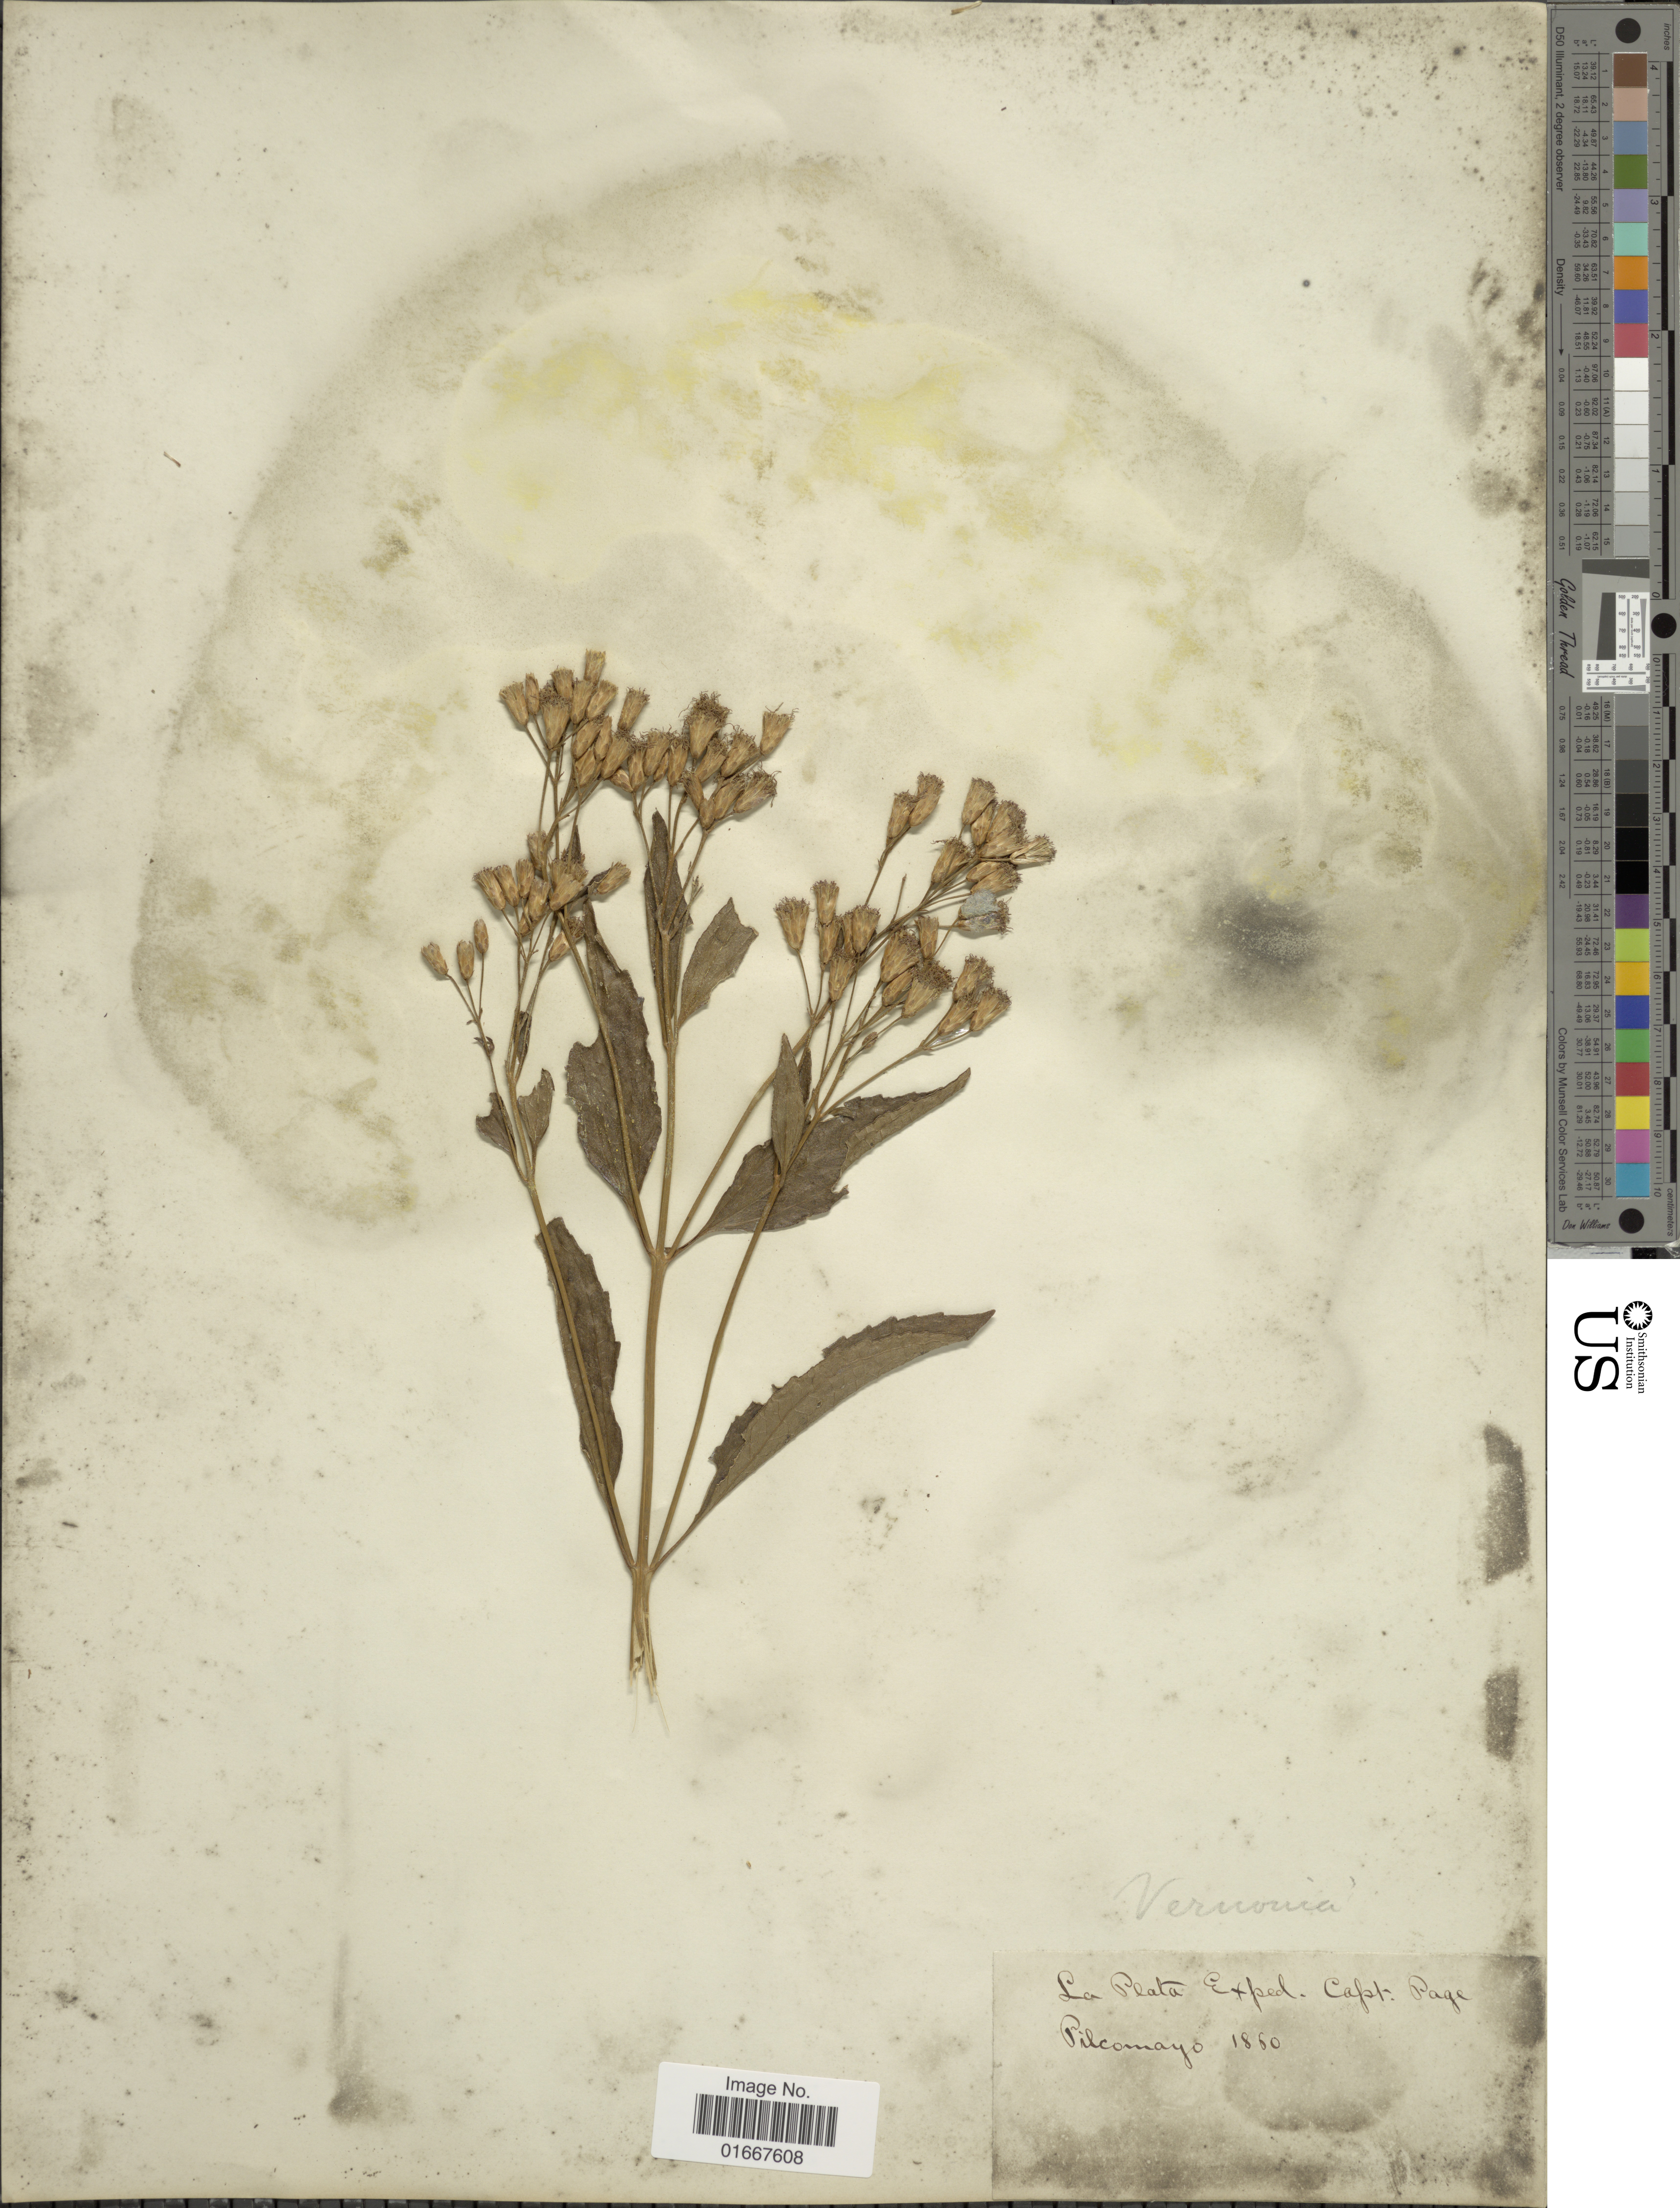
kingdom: Plantae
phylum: Tracheophyta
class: Magnoliopsida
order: Asterales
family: Asteraceae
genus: Chromolaena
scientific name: Chromolaena laevigata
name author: (Lam.) R.M. King & H. Rob.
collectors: Capt. Page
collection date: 1880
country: Argentina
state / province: Formosa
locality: Vernovia. Pilcomayo